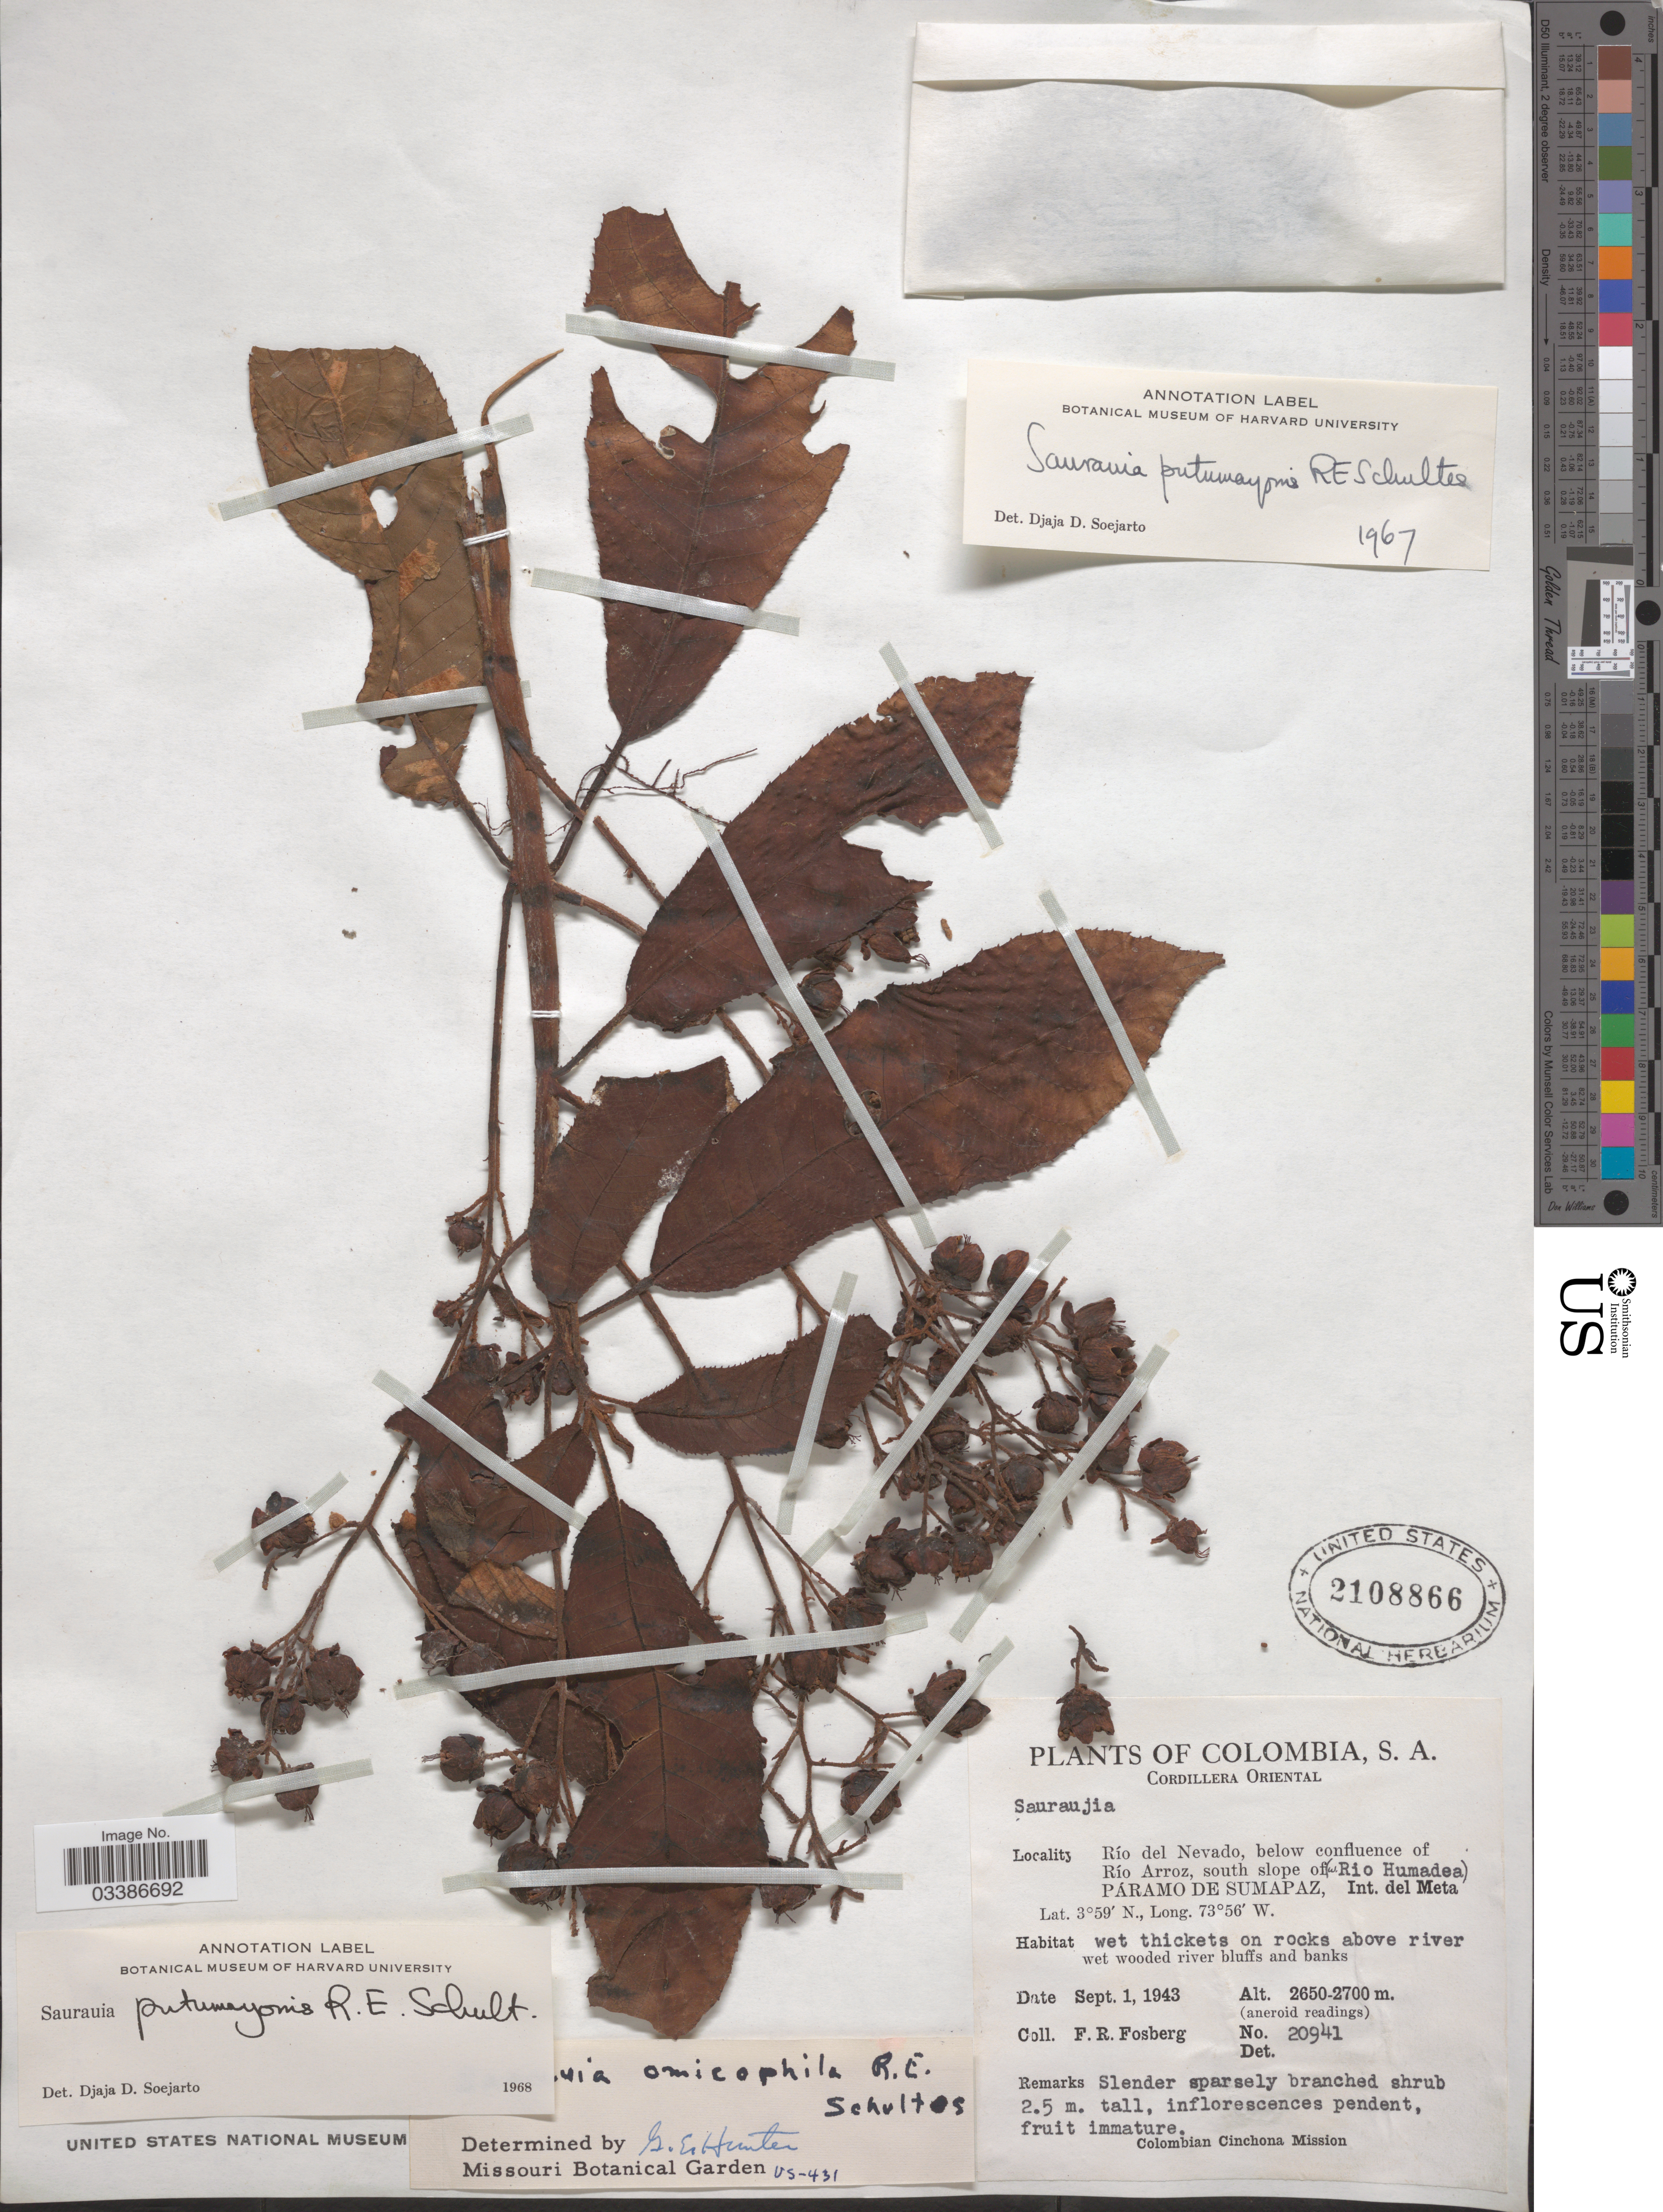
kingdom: Plantae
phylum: Tracheophyta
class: Magnoliopsida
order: Ericales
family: Actinidiaceae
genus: Saurauia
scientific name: Saurauia putumayonis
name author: R.E. Schult. & García-Barr.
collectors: F. R. Fosberg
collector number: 20941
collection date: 1943-09-01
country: Colombia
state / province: Meta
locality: Cordillera Oriental. Río del Nevado, below confluence of Río Arroz, south slope of (w. of Rio Humadea) Páramo de Sumapaz, Int. del Meta.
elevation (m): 2650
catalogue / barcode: US 2108866